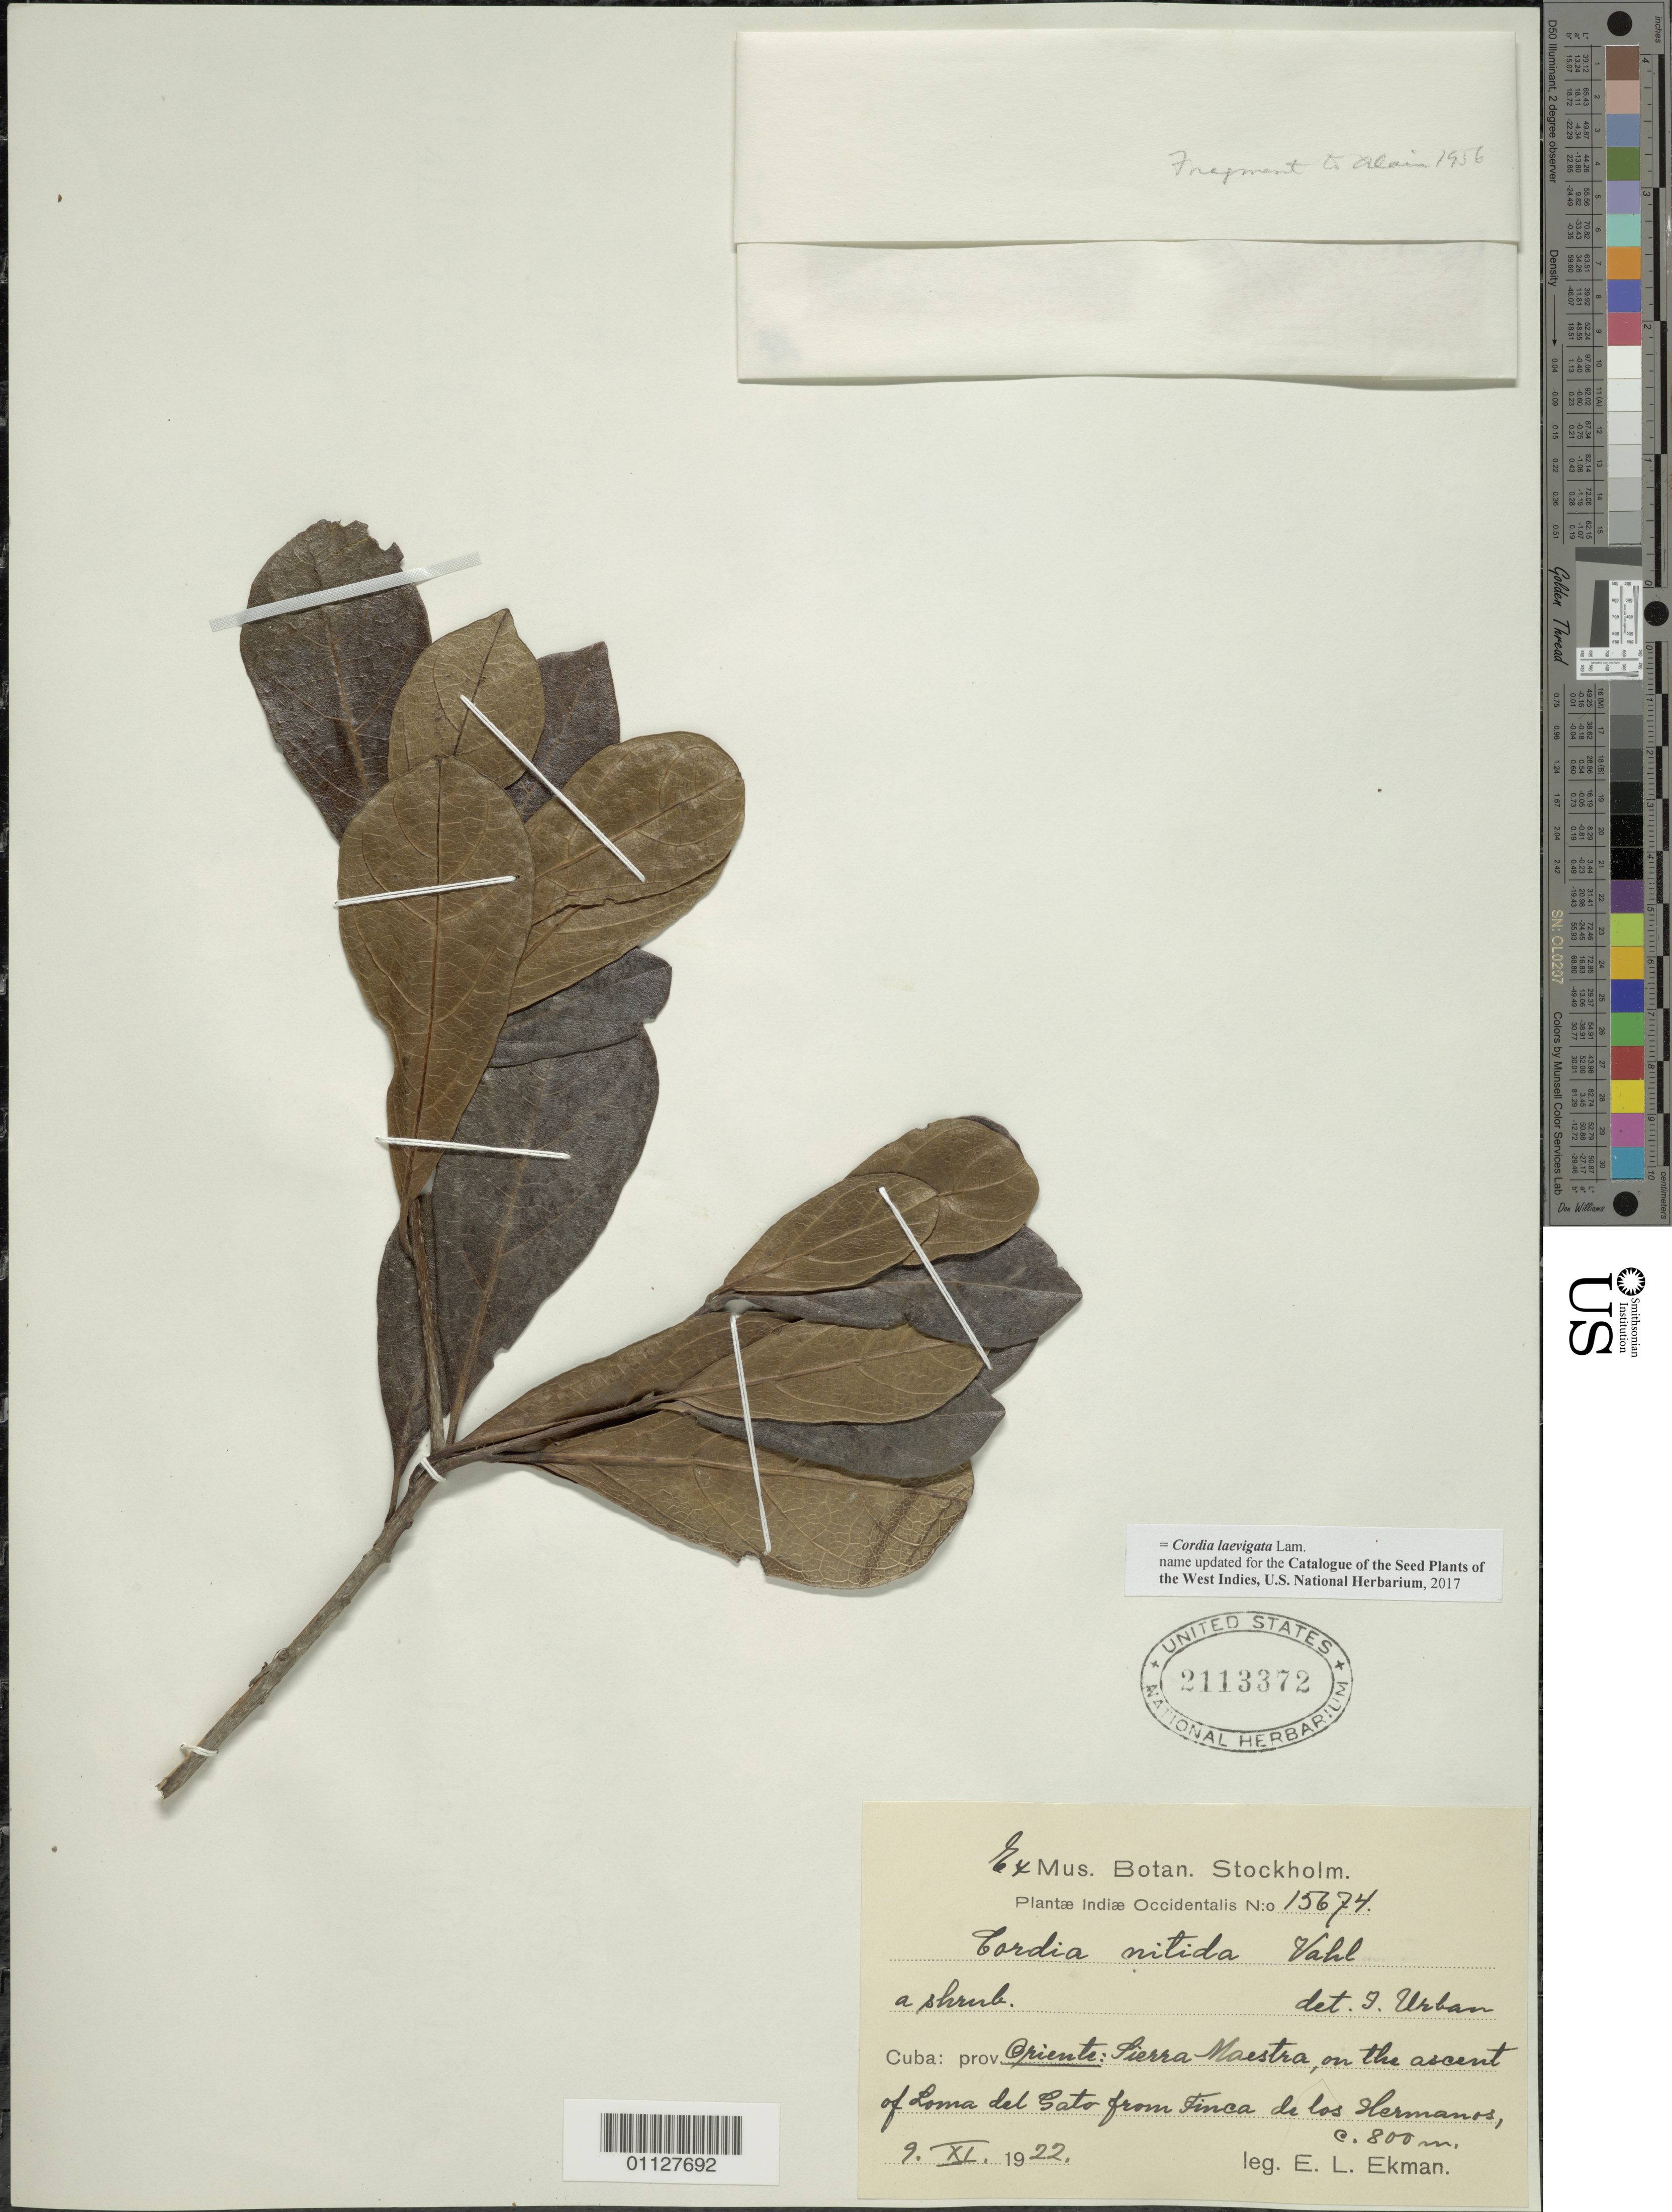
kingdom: Plantae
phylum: Tracheophyta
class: Magnoliopsida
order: Boraginales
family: Cordiaceae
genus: Cordia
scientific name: Cordia laevigata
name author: Lam.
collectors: E. L. Ekman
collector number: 15674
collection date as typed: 09 Nov 1922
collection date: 1922-11-09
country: Cuba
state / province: Holguín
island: Cuba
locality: Sierra Maestra, on the ascent of Loma del Gato from Finca de los Hermanos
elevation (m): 800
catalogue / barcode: US 2113372